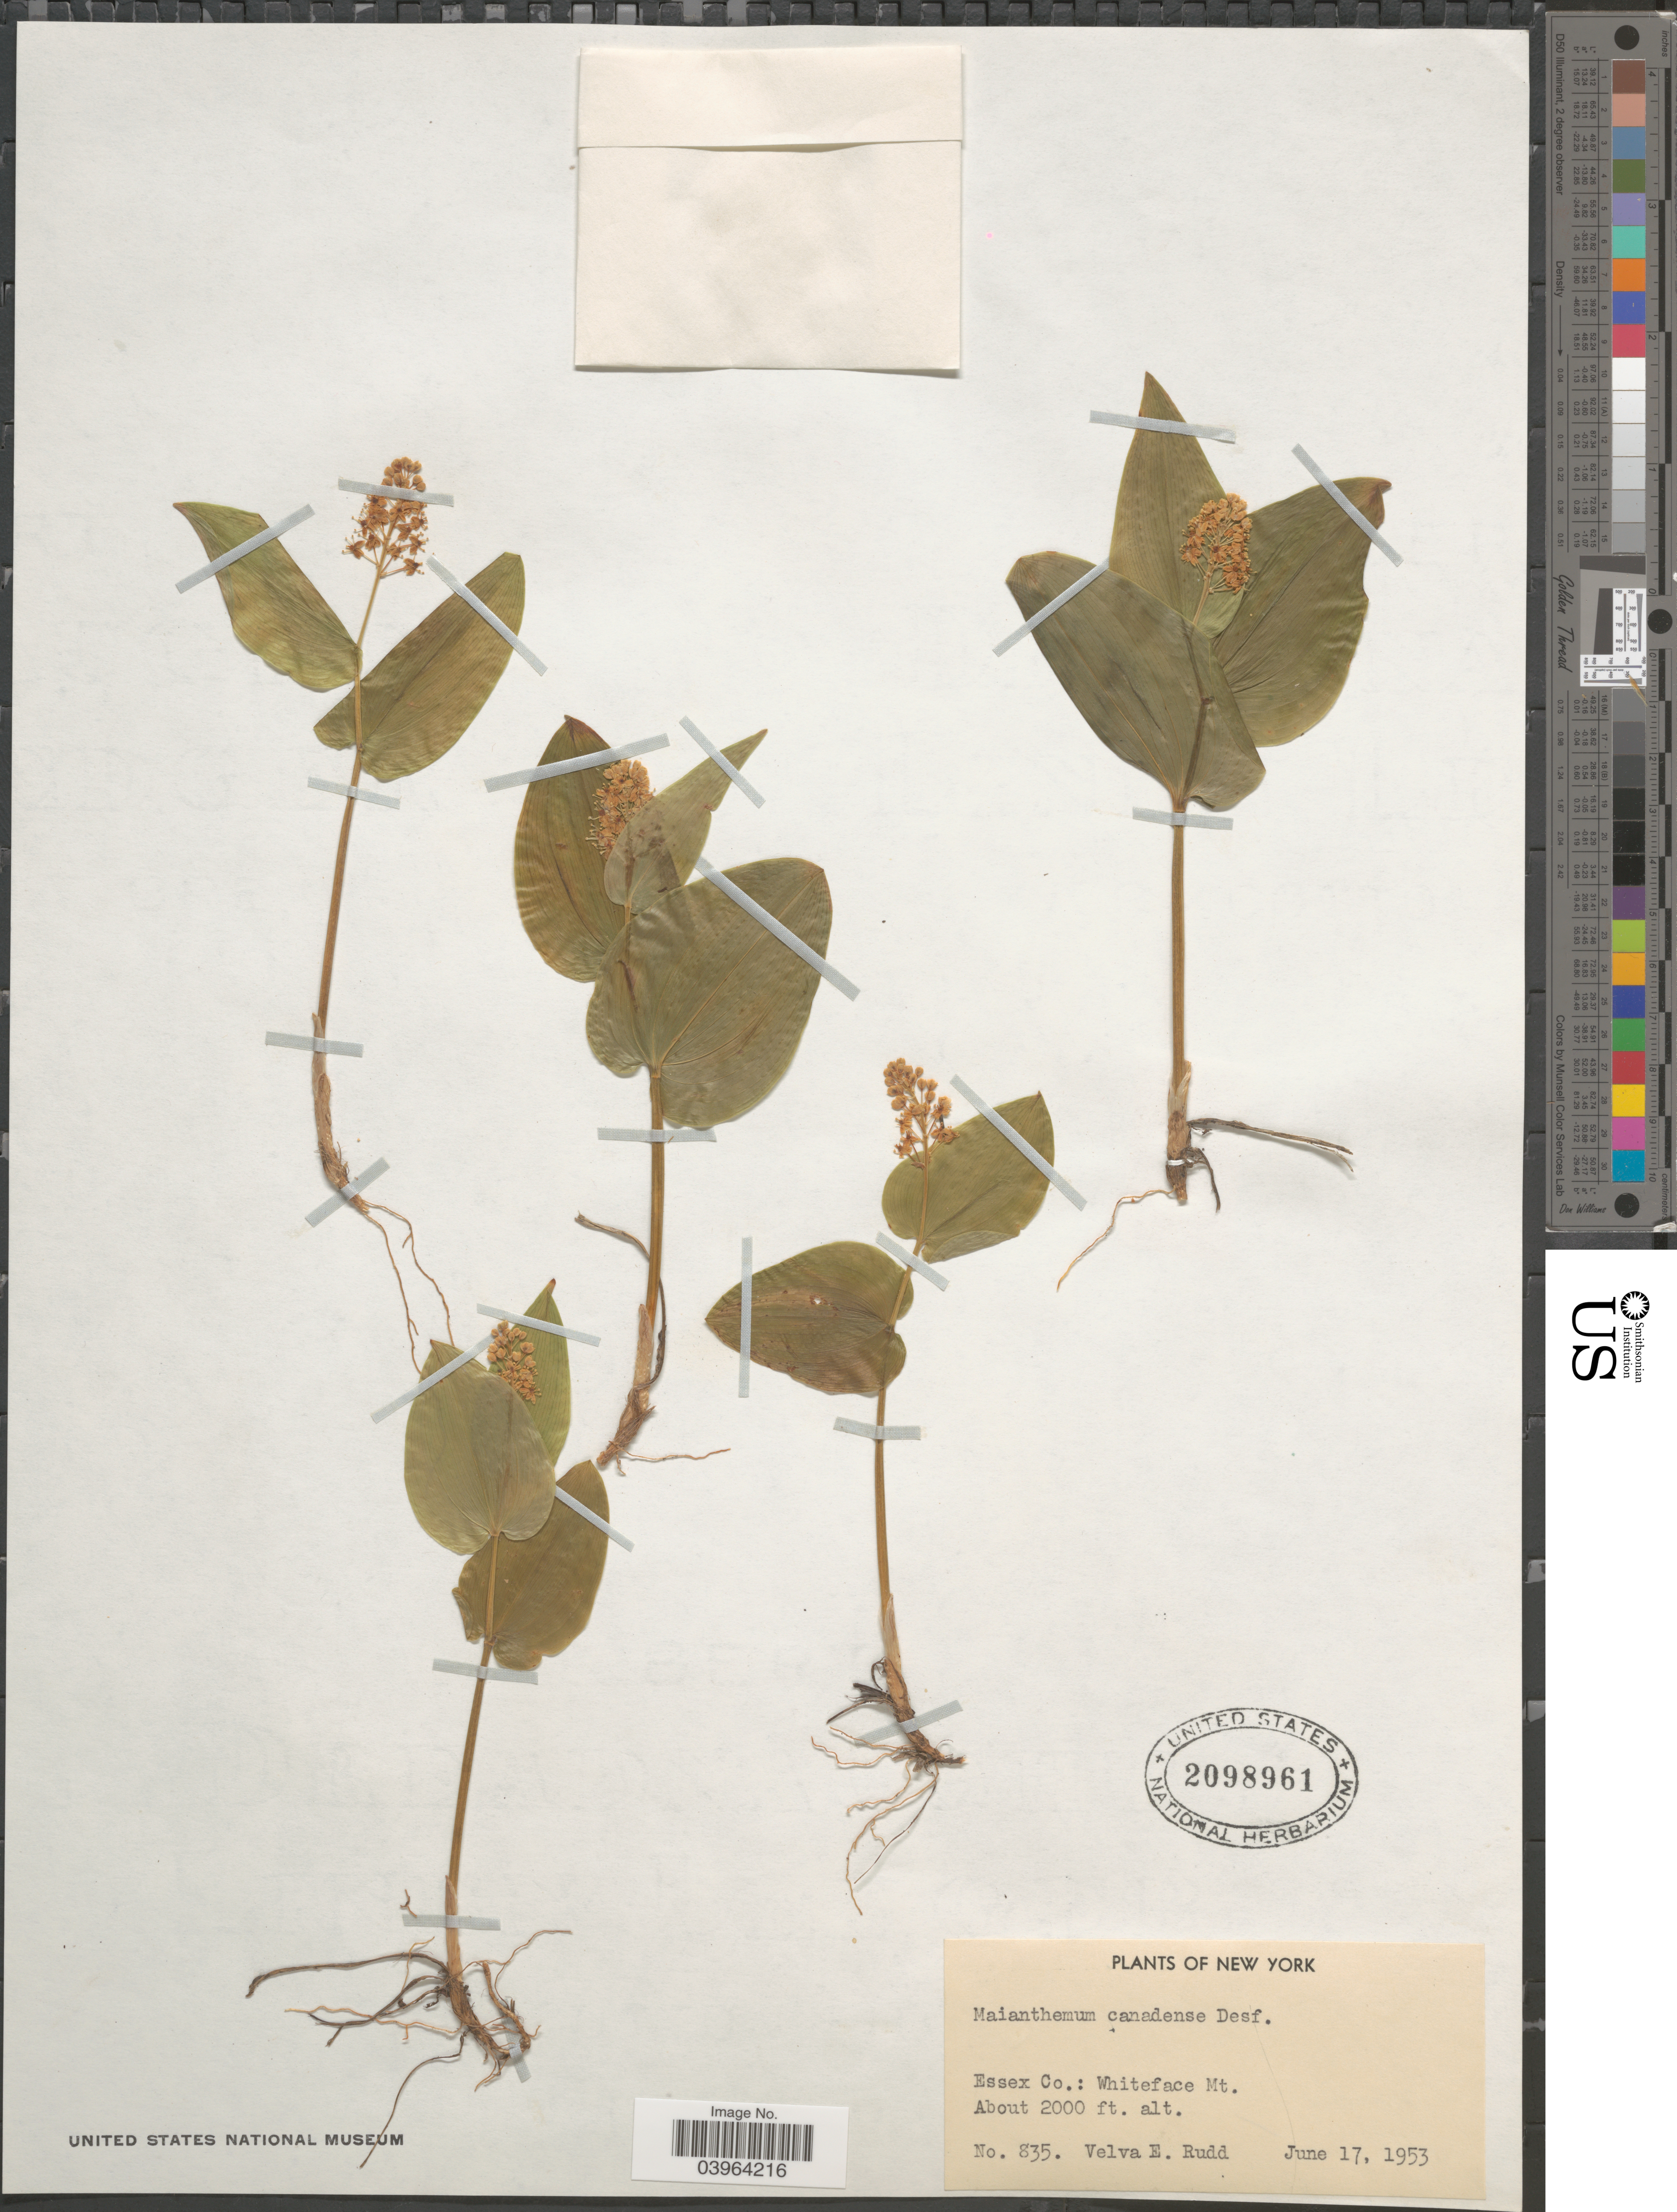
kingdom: Plantae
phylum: Tracheophyta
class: Liliopsida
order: Asparagales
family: Asparagaceae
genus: Maianthemum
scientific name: Maianthemum canadense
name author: Desf.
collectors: V. E. Rudd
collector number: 835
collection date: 1953-06-17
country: United States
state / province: New York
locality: Essex Co.: Whiteface Mt.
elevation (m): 610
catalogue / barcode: US 2098961